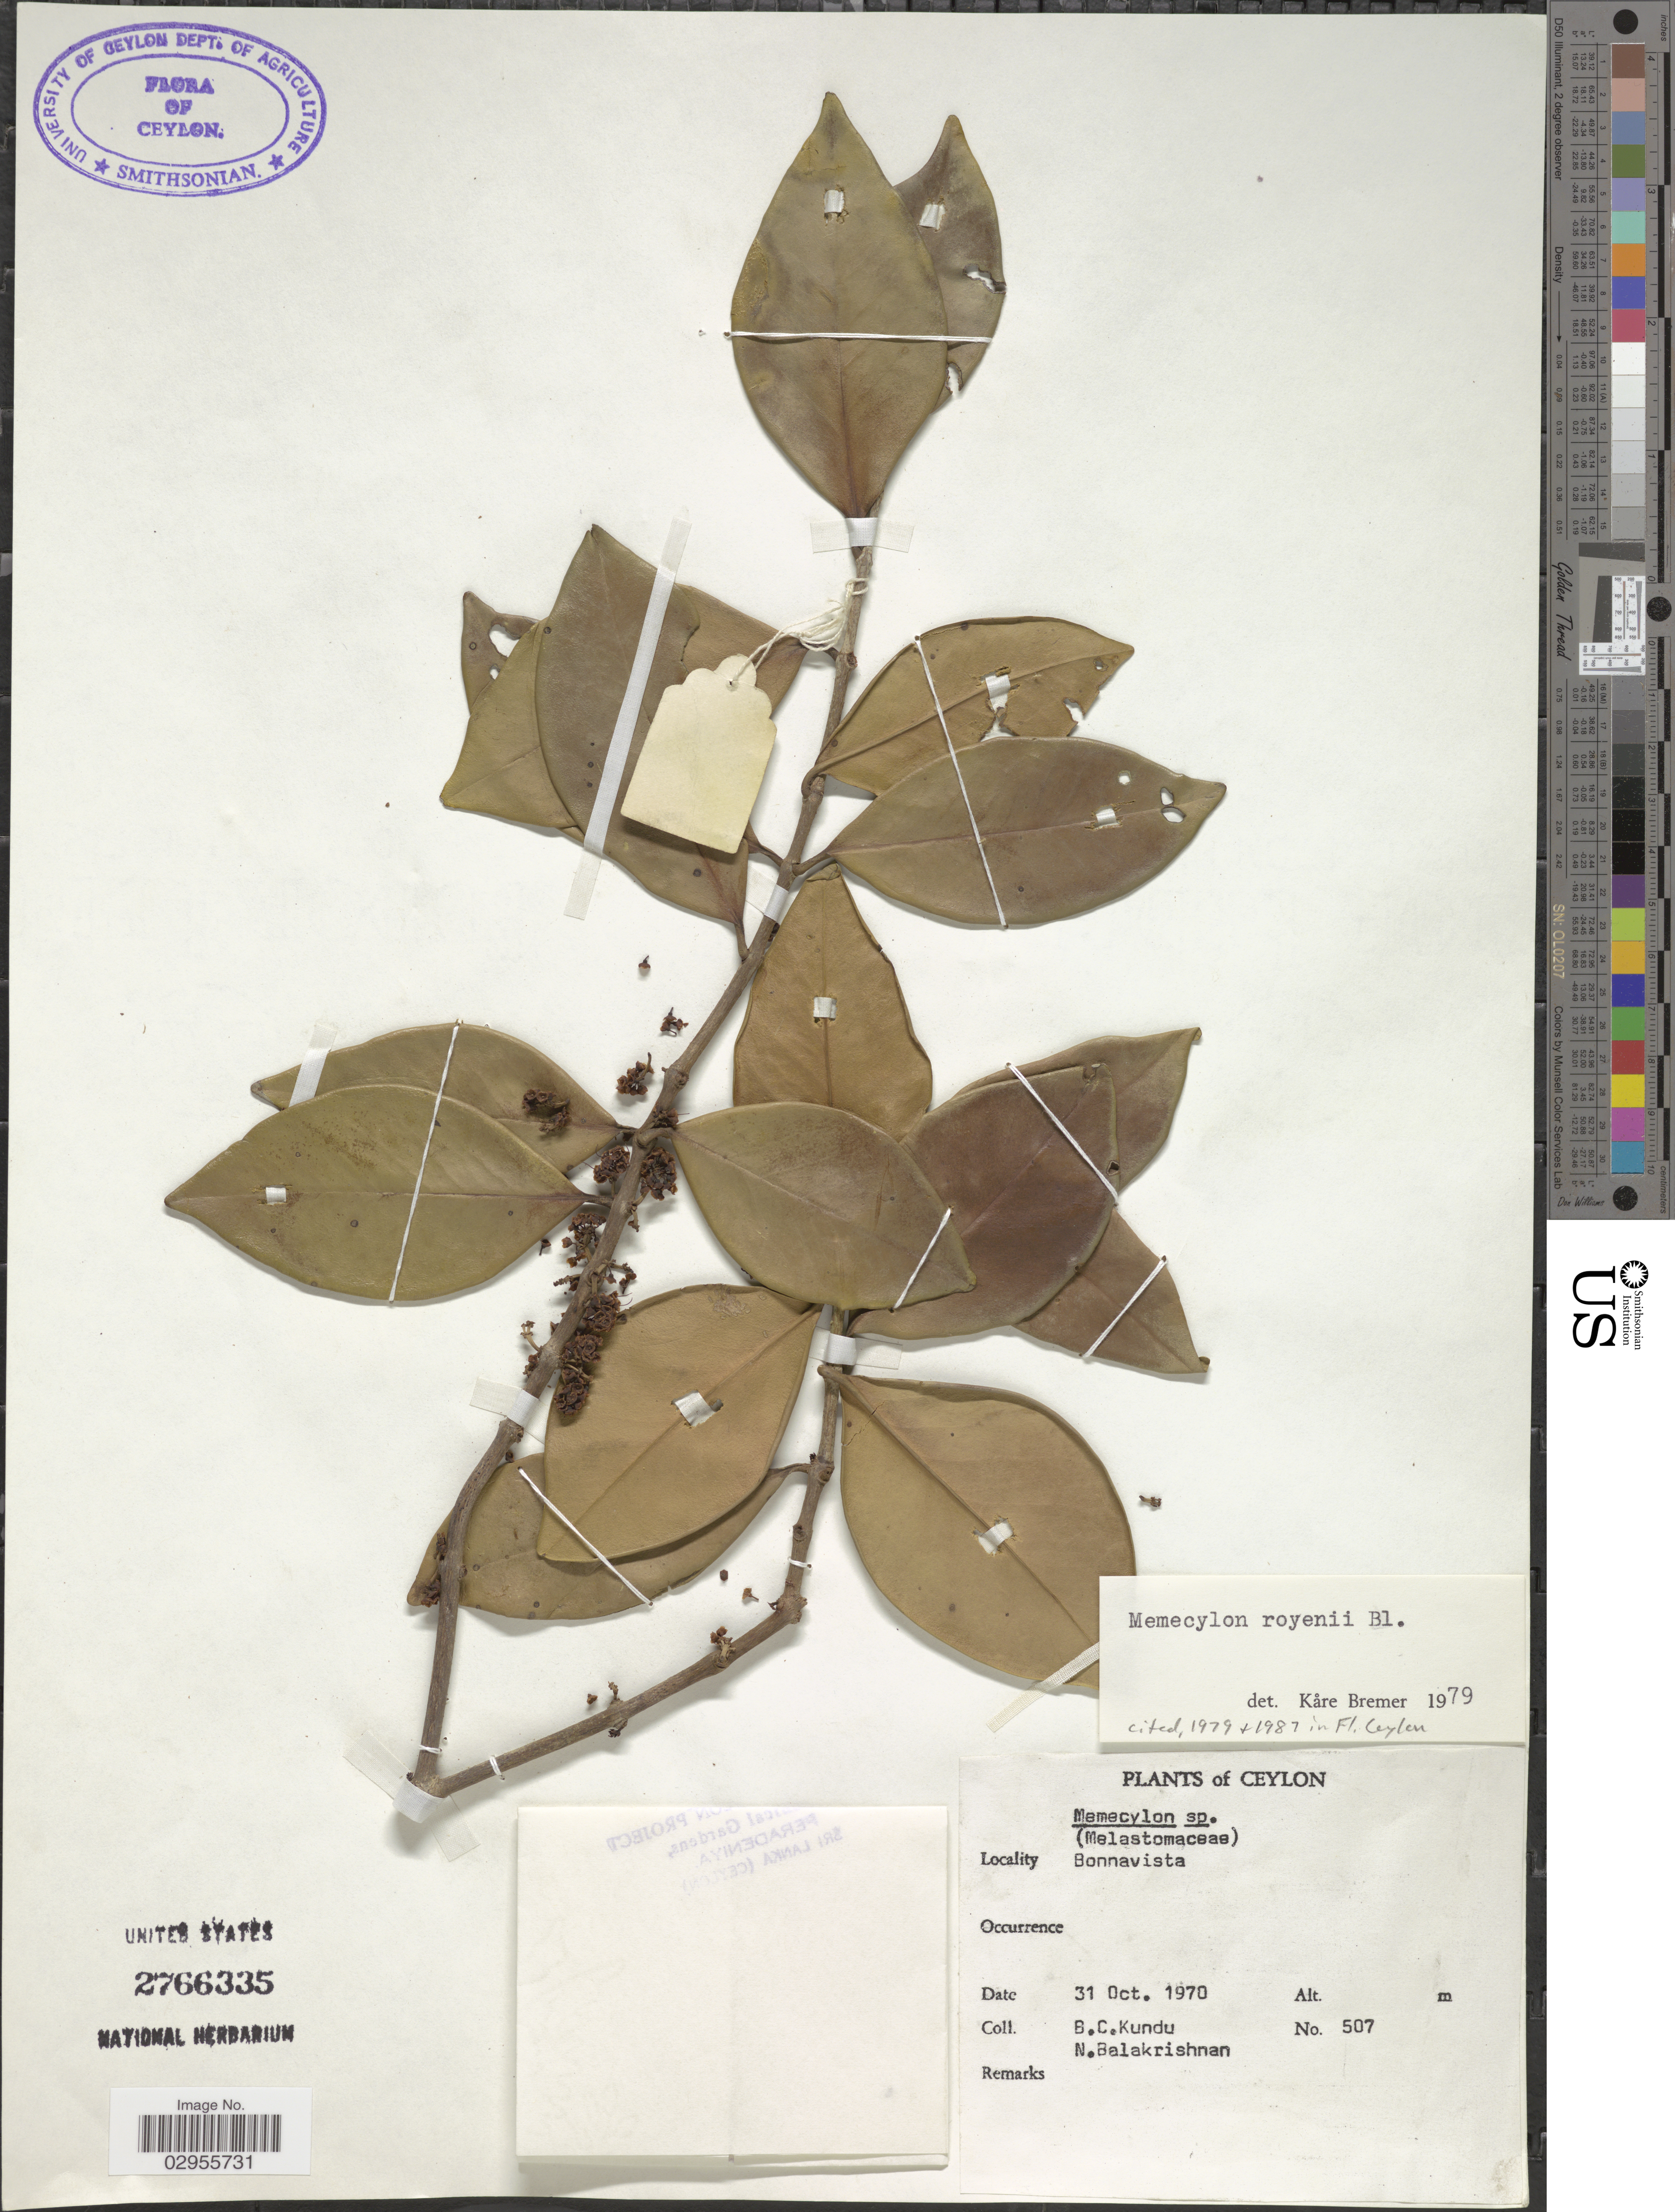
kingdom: Plantae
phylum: Tracheophyta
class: Magnoliopsida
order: Myrtales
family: Melastomataceae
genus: Memecylon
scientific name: Memecylon royenii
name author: Blume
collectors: B. C. Kundu & N. Balakrishnan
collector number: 507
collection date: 1970-10-31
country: Sri Lanka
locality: Ceylon. Bonnavista.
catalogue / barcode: US 2766335